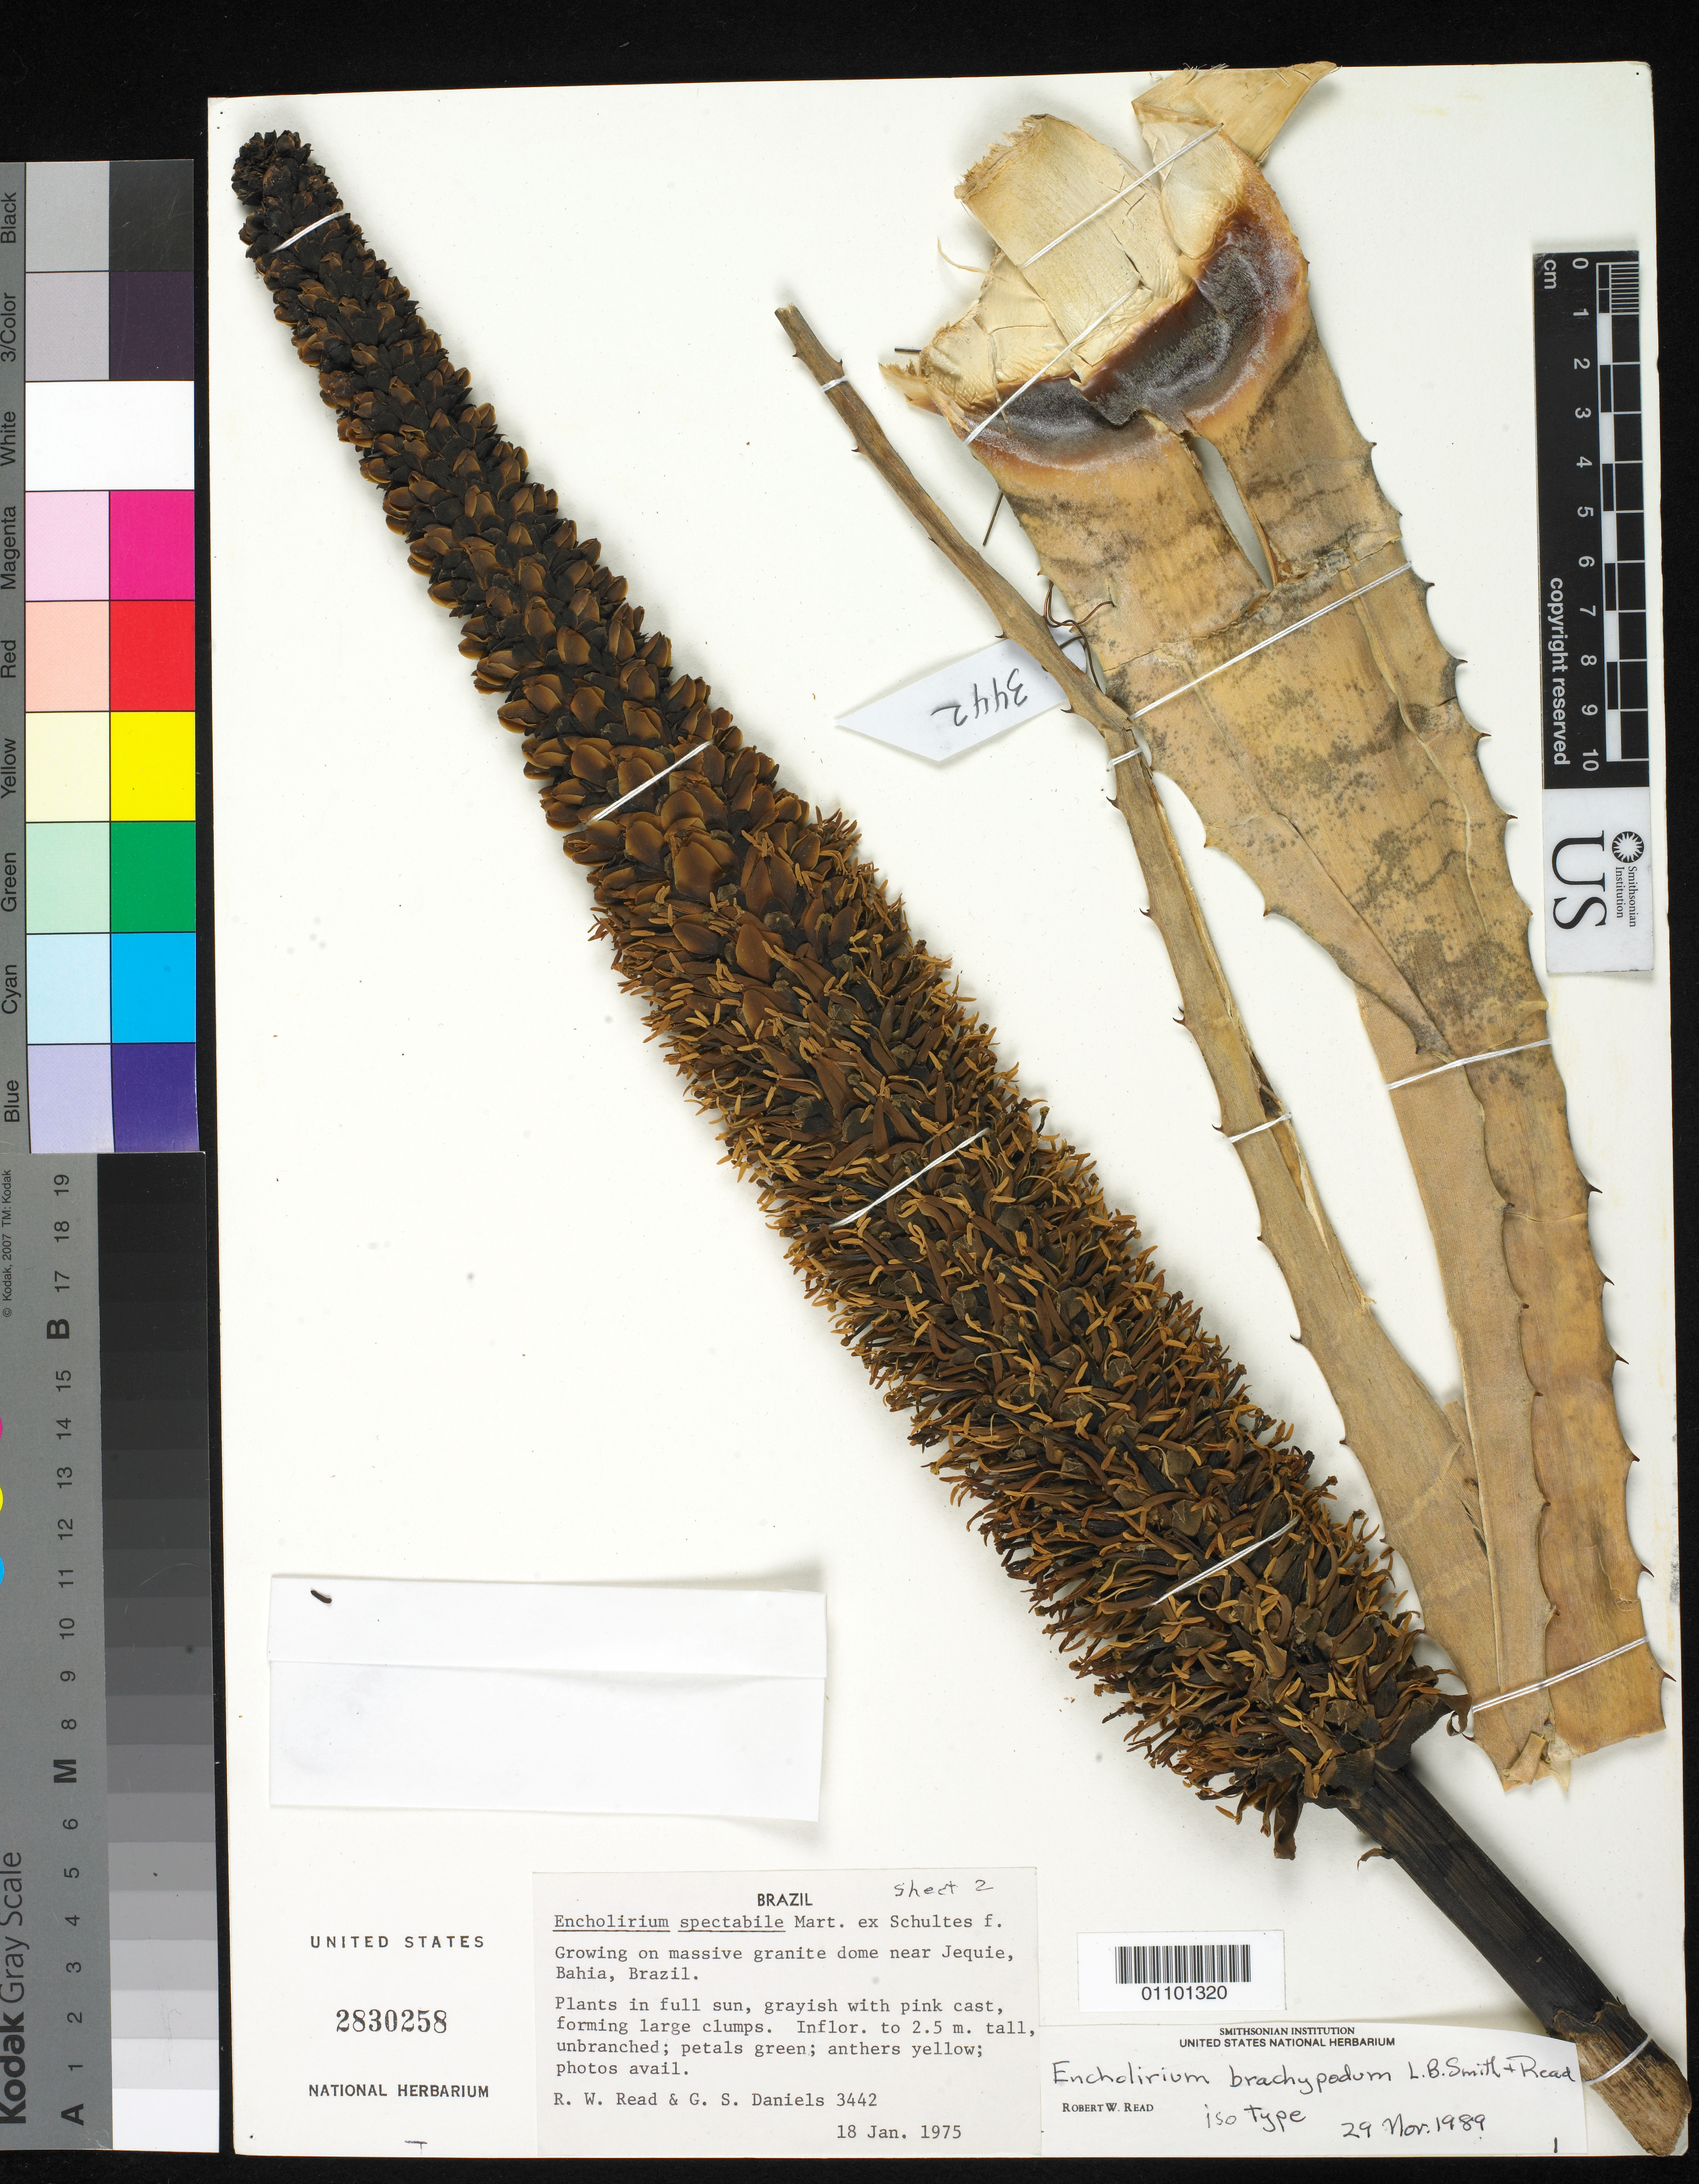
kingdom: Plantae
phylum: Tracheophyta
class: Liliopsida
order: Poales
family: Bromeliaceae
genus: Encholirium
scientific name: Encholirium brachypodum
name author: L.B. Sm. & Read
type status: Isotype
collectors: R. W. Read & G. S. Daniels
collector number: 3442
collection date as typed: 18 Jan 1975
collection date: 1975-01-18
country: Brazil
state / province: Bahia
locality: Near Jequie on massive granite dome.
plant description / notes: Protologue cites holotype at RBG (and isotype at US), but illustrates (p. 311) with photo of USNH 2855941, annotated as "holotype" by L.B. Smith. A second (bulky) specimen, USNH 2855942, is also annotated "holotype" by L.B. Smith. A third US sheet, USNH 2830258, was annotated as "type" by Read (1989), later altered to "iso"type (L.B. Smith script?) and also "sheet 2" (also L.B. Smith script) but with no correspondingly annotated "sheet 1".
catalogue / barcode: US 2830258